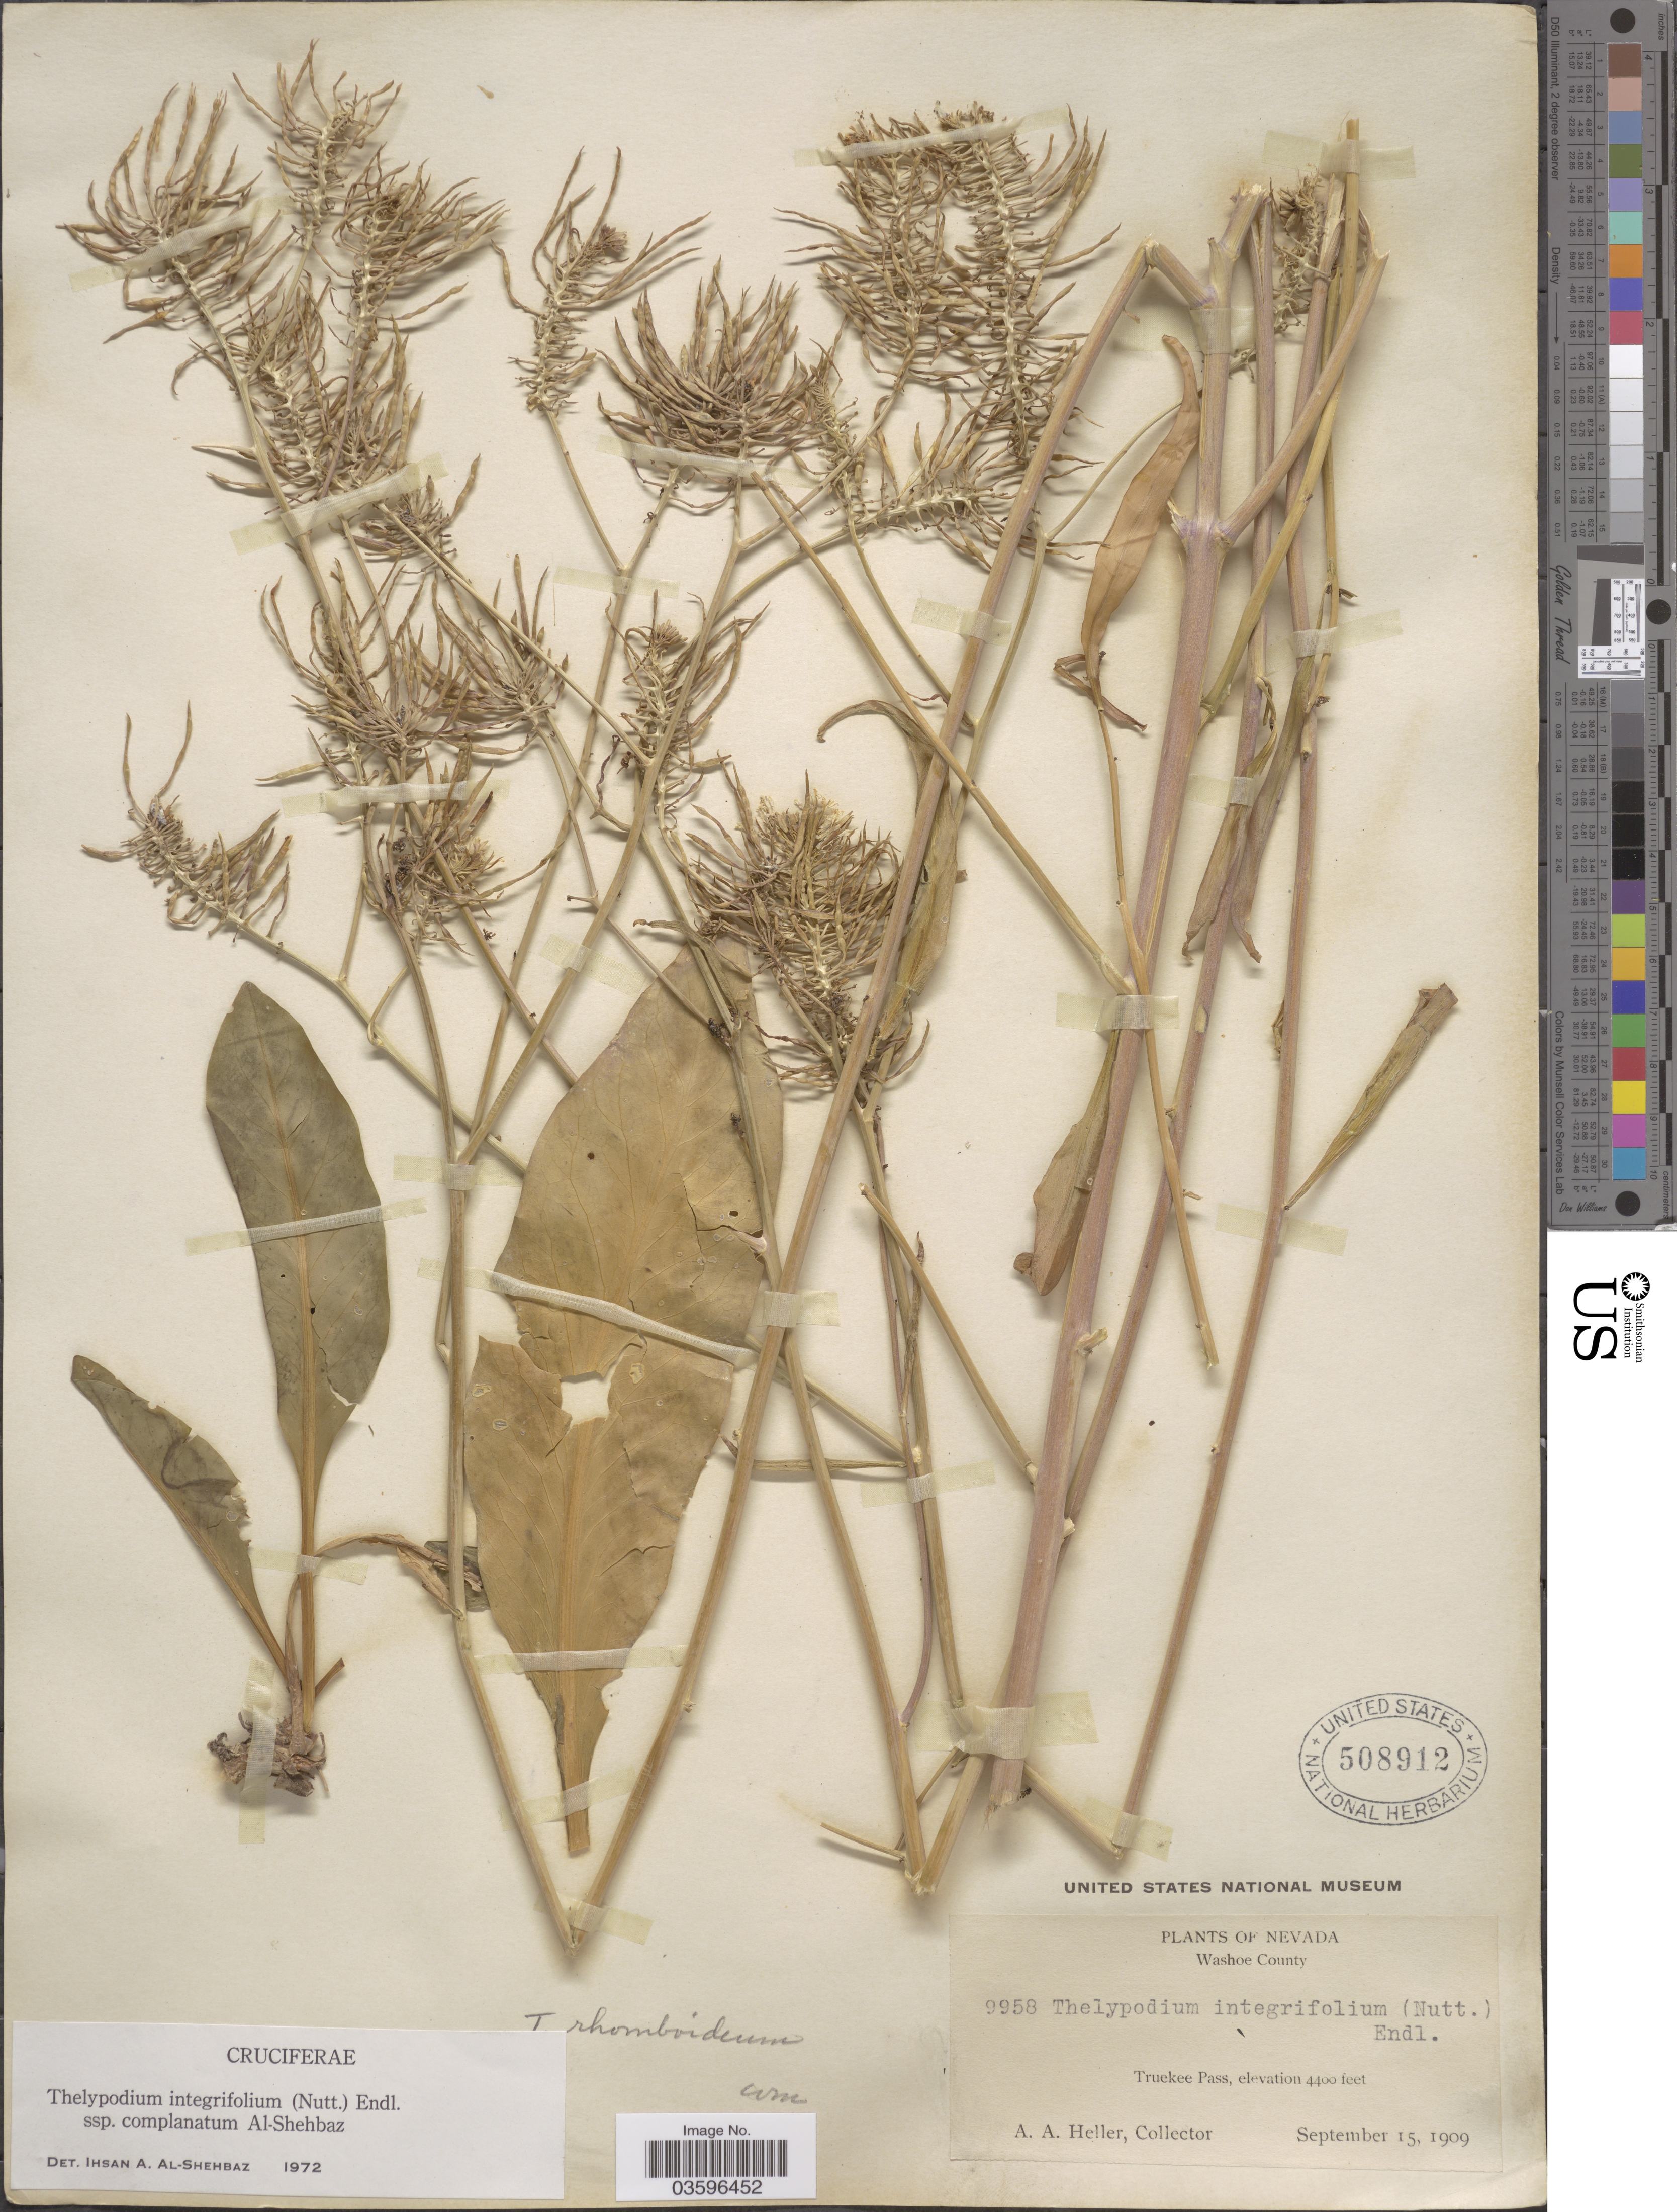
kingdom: Plantae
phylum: Tracheophyta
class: Magnoliopsida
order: Brassicales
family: Brassicaceae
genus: Thelypodium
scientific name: Thelypodium integrifolium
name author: (Nutt.) Endl.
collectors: A. A. Heller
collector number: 9958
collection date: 1909-09-15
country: United States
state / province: Nevada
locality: Washoe County. Truekee Pass.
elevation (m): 1341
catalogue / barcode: US 508912